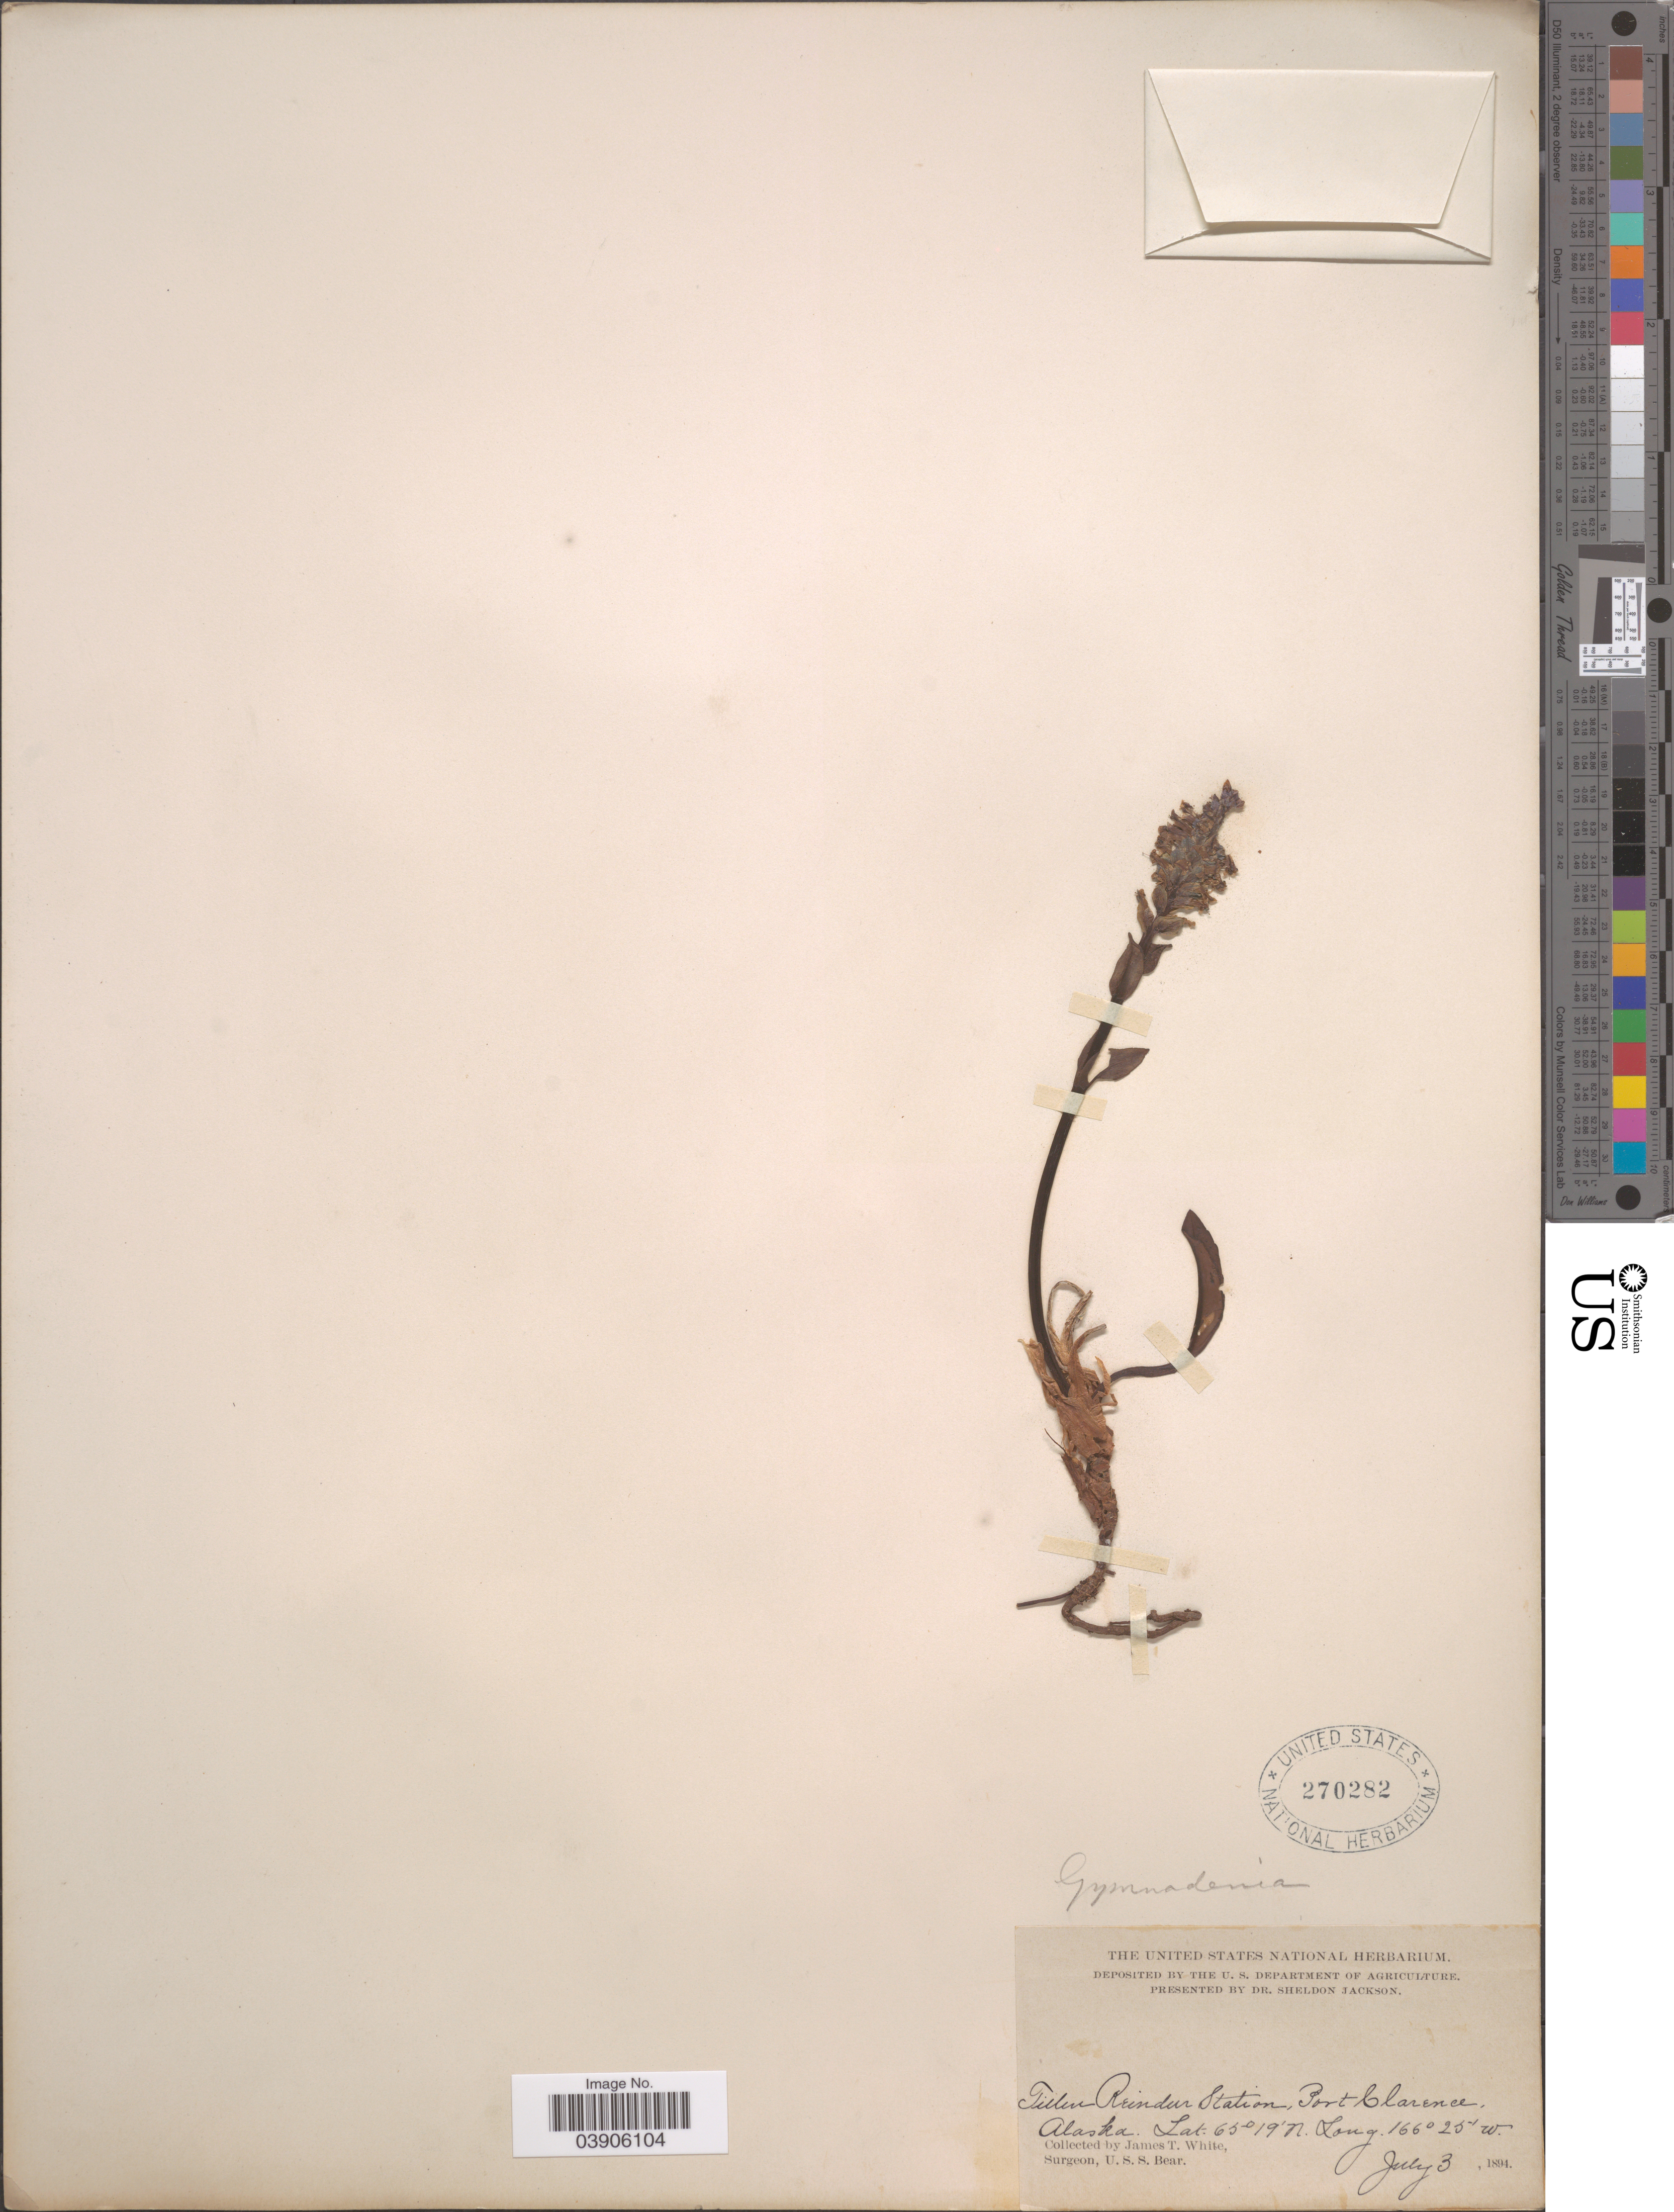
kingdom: Plantae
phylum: Tracheophyta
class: Magnoliopsida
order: Lamiales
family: Plantaginaceae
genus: Lagotis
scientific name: Lagotis glauca var. stelleri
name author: Trautv.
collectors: J. T. White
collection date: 1894-07-03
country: United States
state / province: Alaska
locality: Teller Reindeer Station, Port Clarence.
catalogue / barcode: US 270282